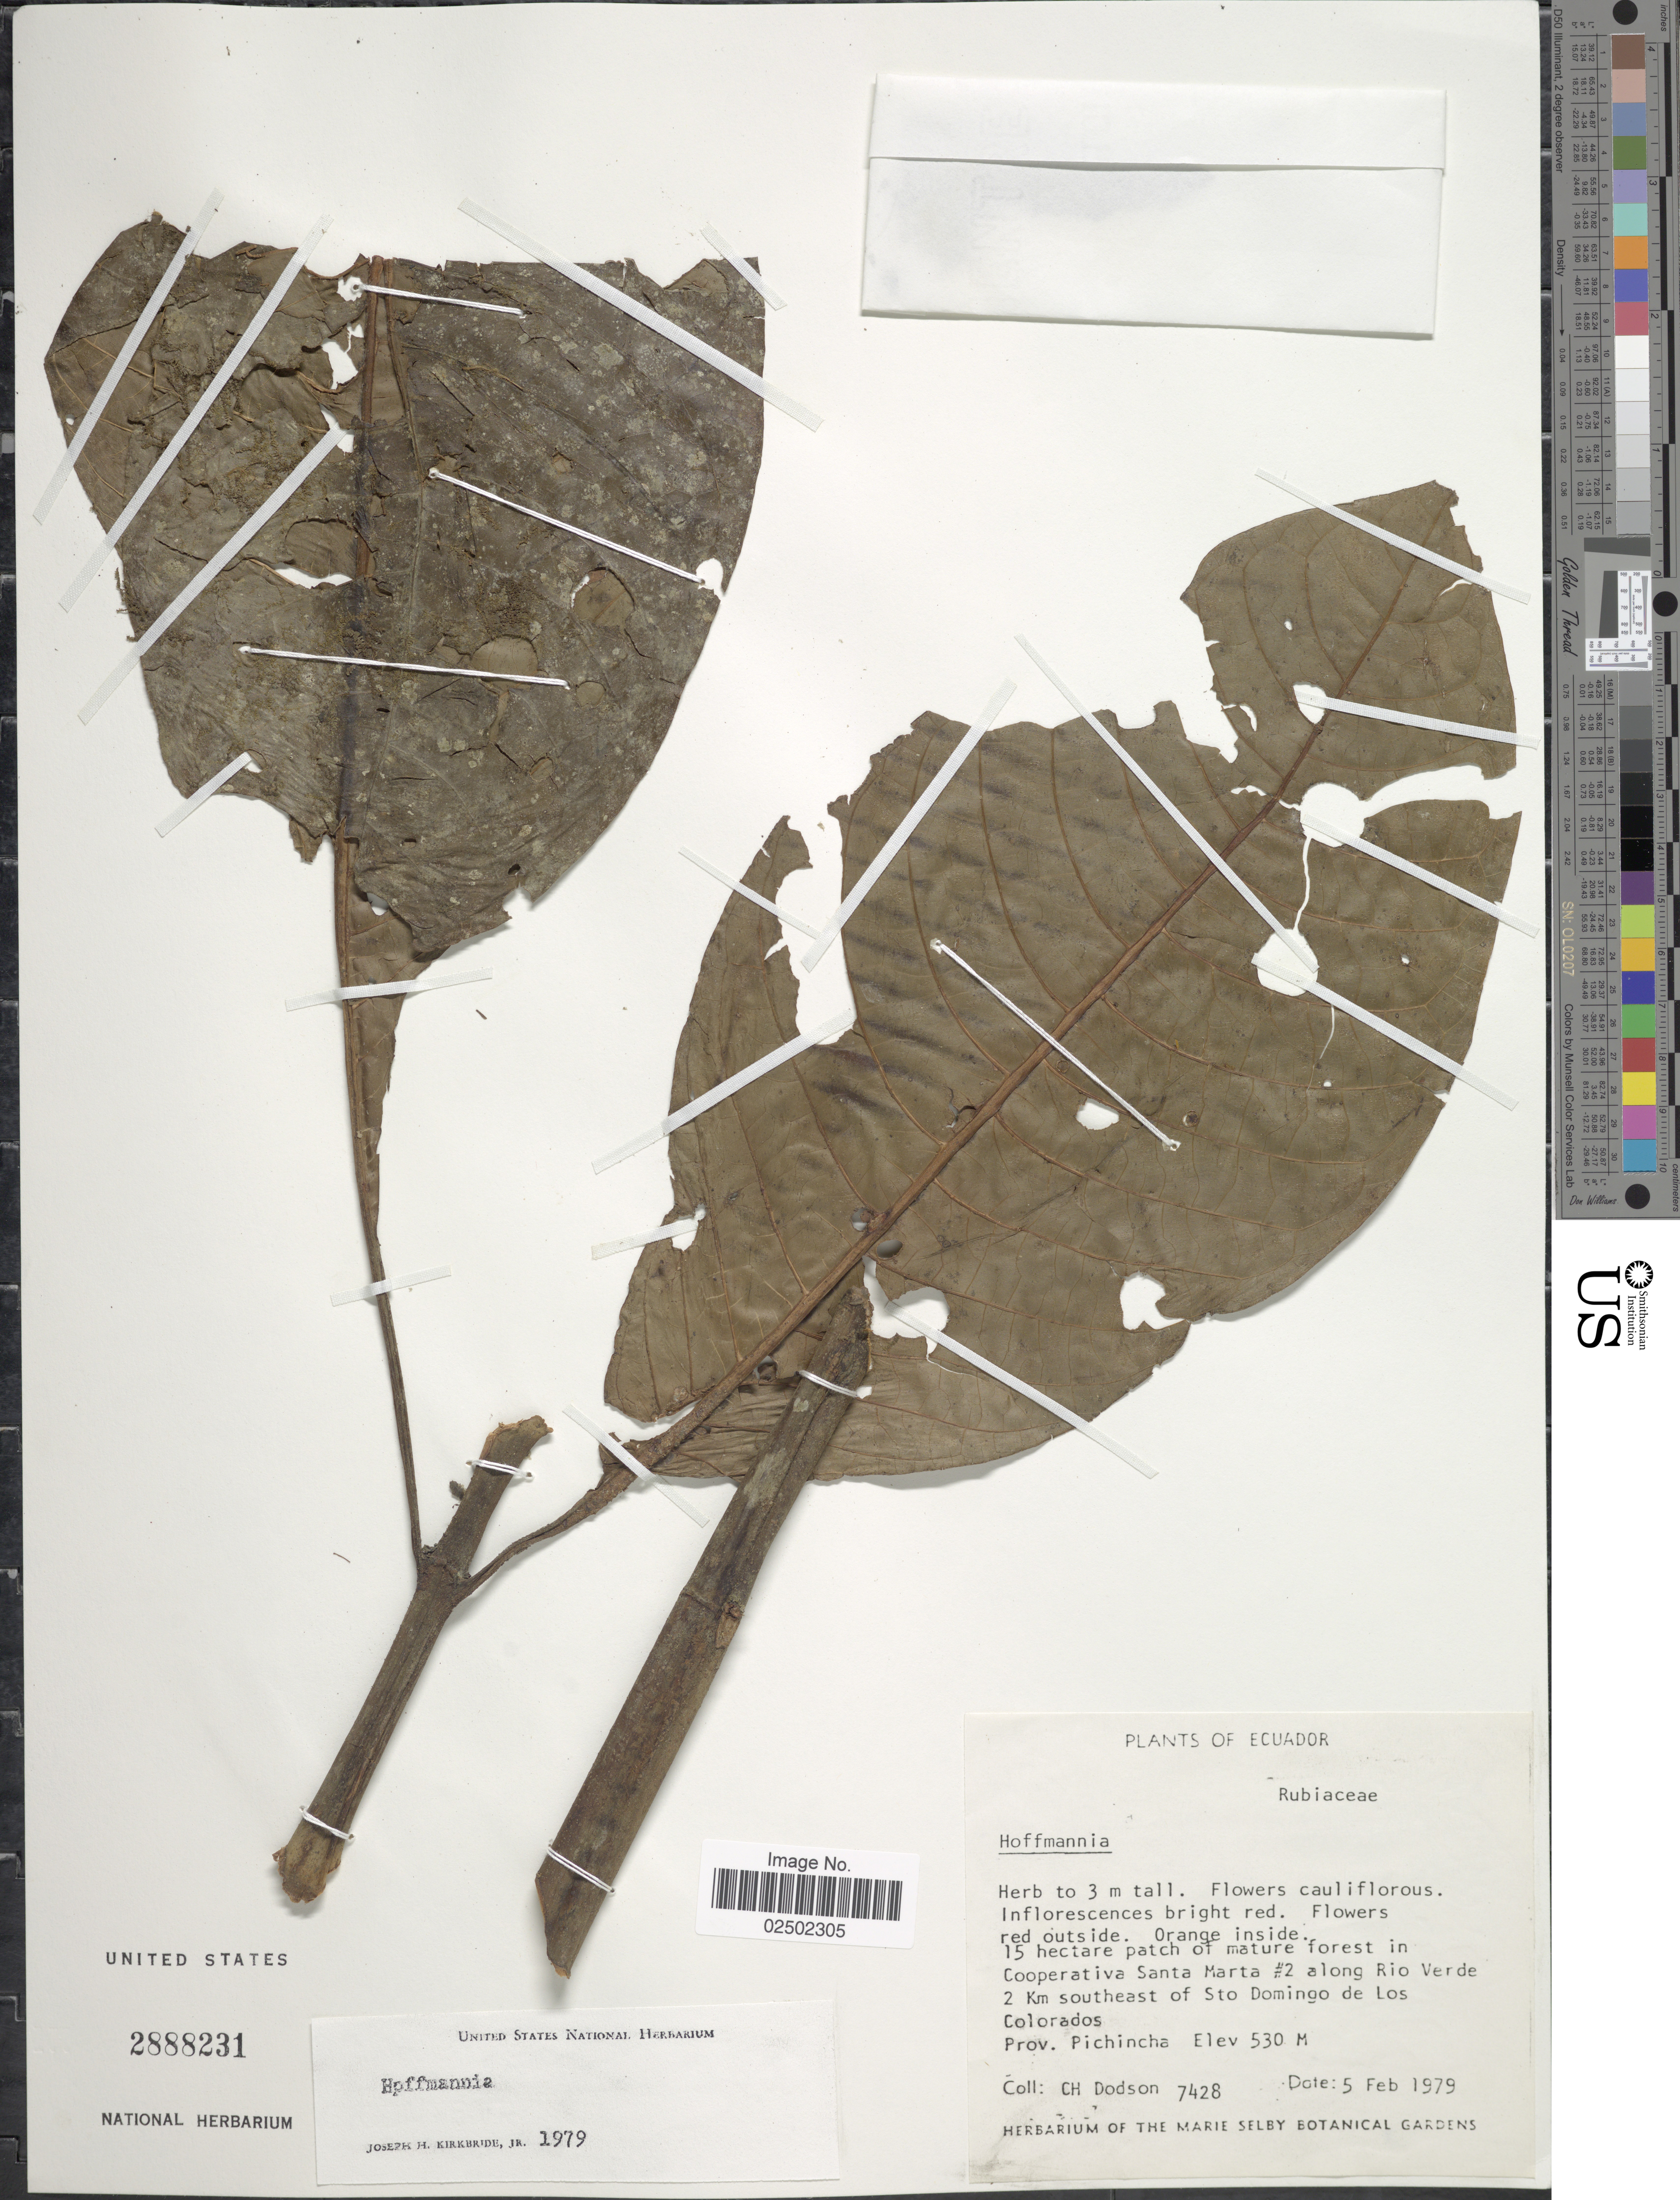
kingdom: Plantae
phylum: Tracheophyta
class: Magnoliopsida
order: Gentianales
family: Rubiaceae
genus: Hoffmannia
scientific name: Hoffmannia sp.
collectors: C. H. Dodson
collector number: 7428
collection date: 1979-02-05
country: Ecuador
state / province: Pichincha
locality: Cooperativa Santa Marta #2 along Rio Verde 2 km southeast of Sto Domingo de Los Colorados, Prov. Pichincha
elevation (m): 530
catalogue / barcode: US 2888231